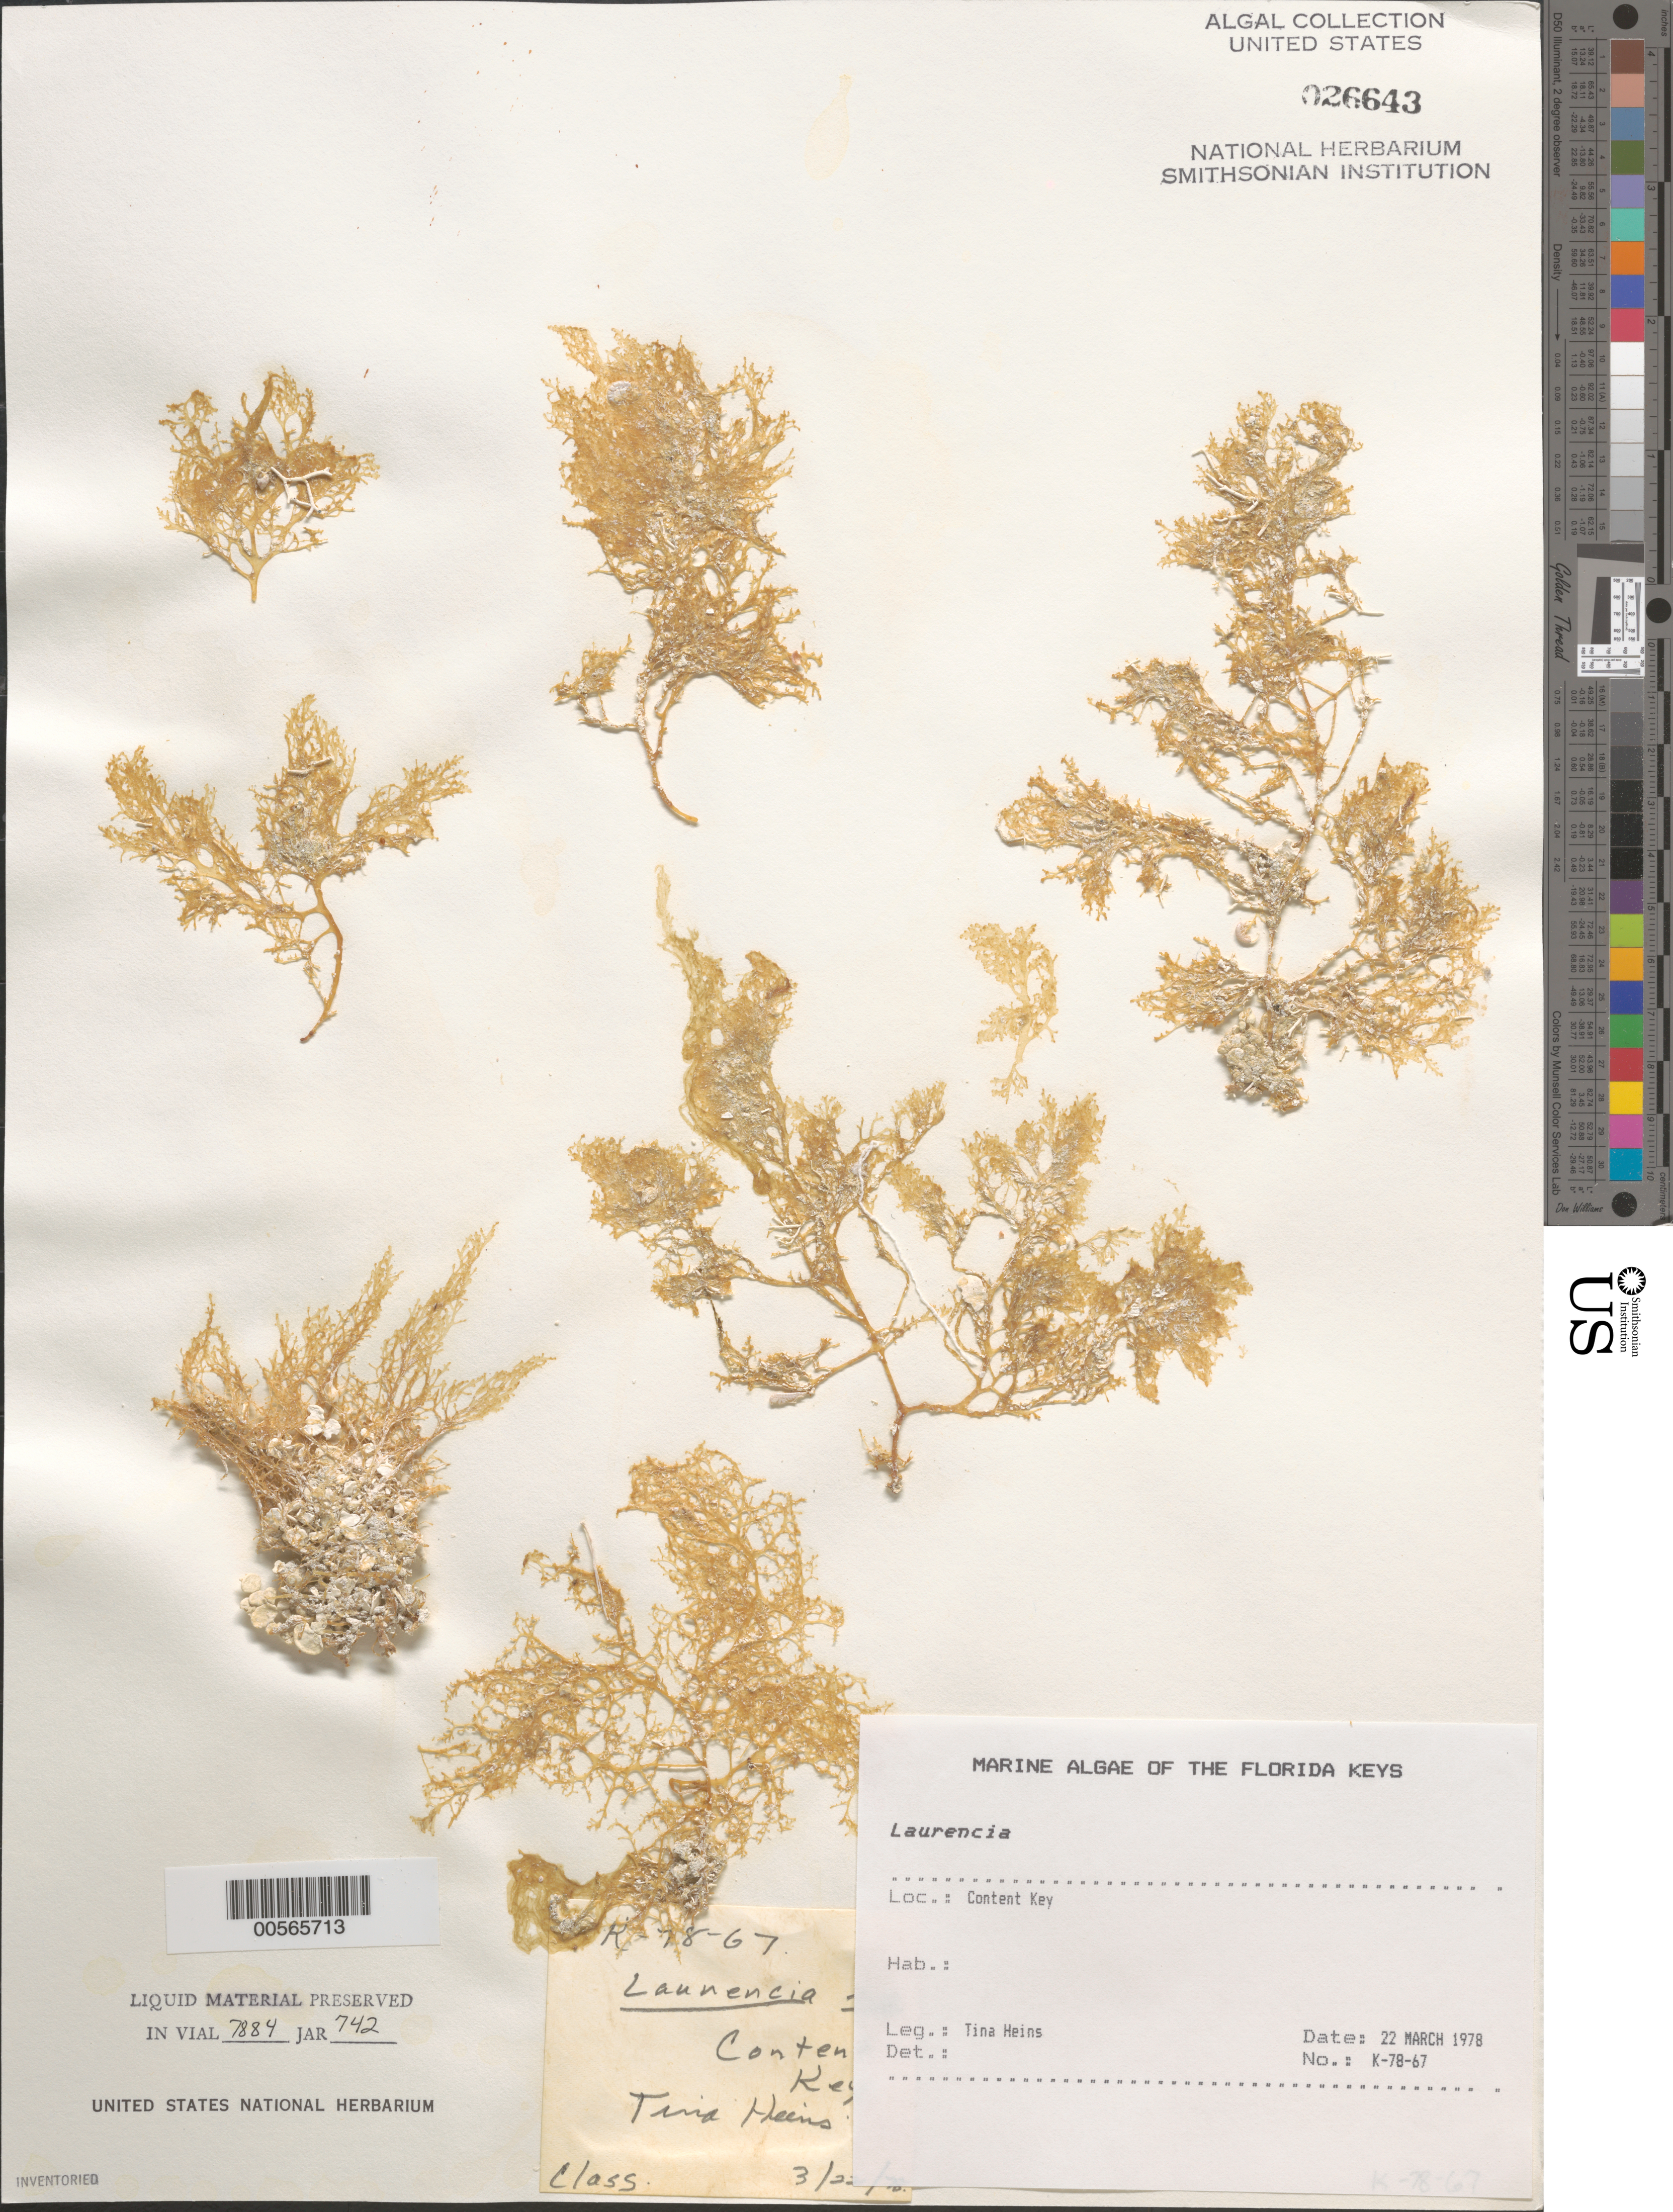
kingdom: Plantae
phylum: Rhodophyta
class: Florideophyceae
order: Ceramiales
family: Rhodomelaceae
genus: Laurencia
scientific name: Laurencia sp.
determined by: Taylor, William R.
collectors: T. Heins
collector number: K-78-67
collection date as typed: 22 Mar 1978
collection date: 1978-03-22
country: United States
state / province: Florida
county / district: Monroe County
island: Content Keys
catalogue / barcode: US 26643